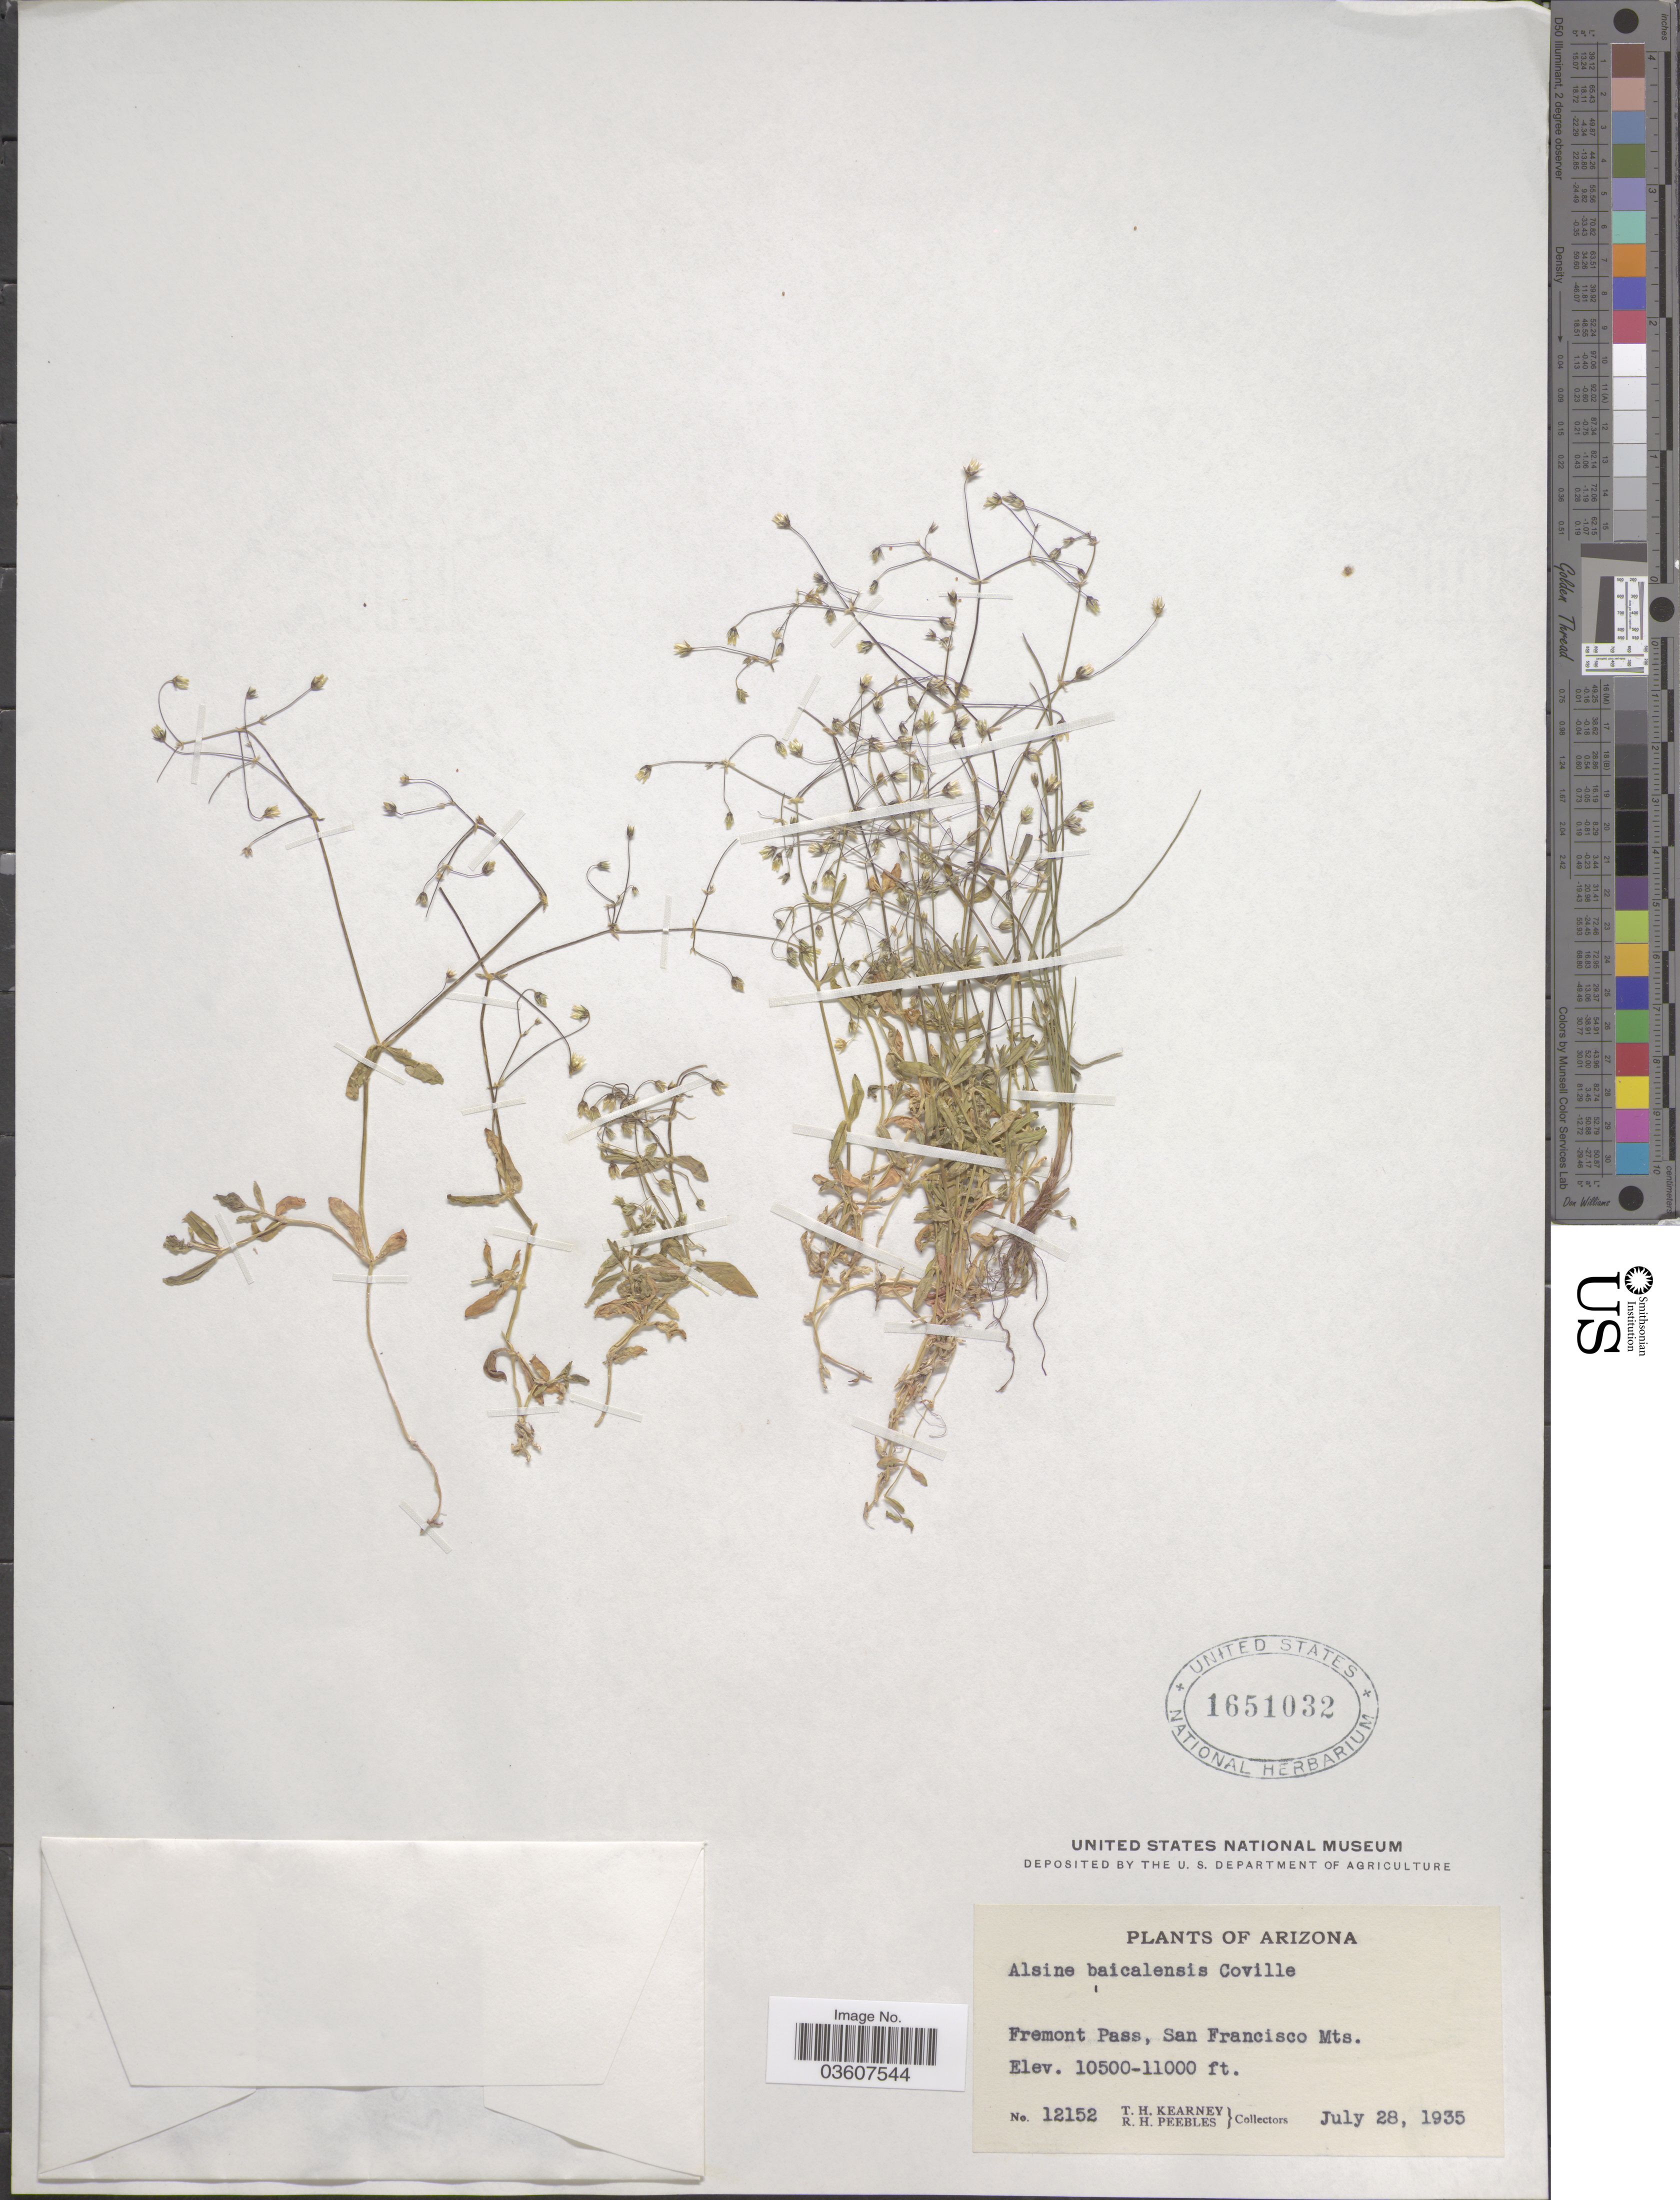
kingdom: Plantae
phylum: Tracheophyta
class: Magnoliopsida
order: Caryophyllales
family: Caryophyllaceae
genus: Stellaria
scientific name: Stellaria umbellata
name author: Turcz.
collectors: T. H. Kearney & R. H. Peebles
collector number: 12152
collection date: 1935-07-28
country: United States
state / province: Arizona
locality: Fremont Pass, San Francisco Mts.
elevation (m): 3200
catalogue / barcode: US 1651032